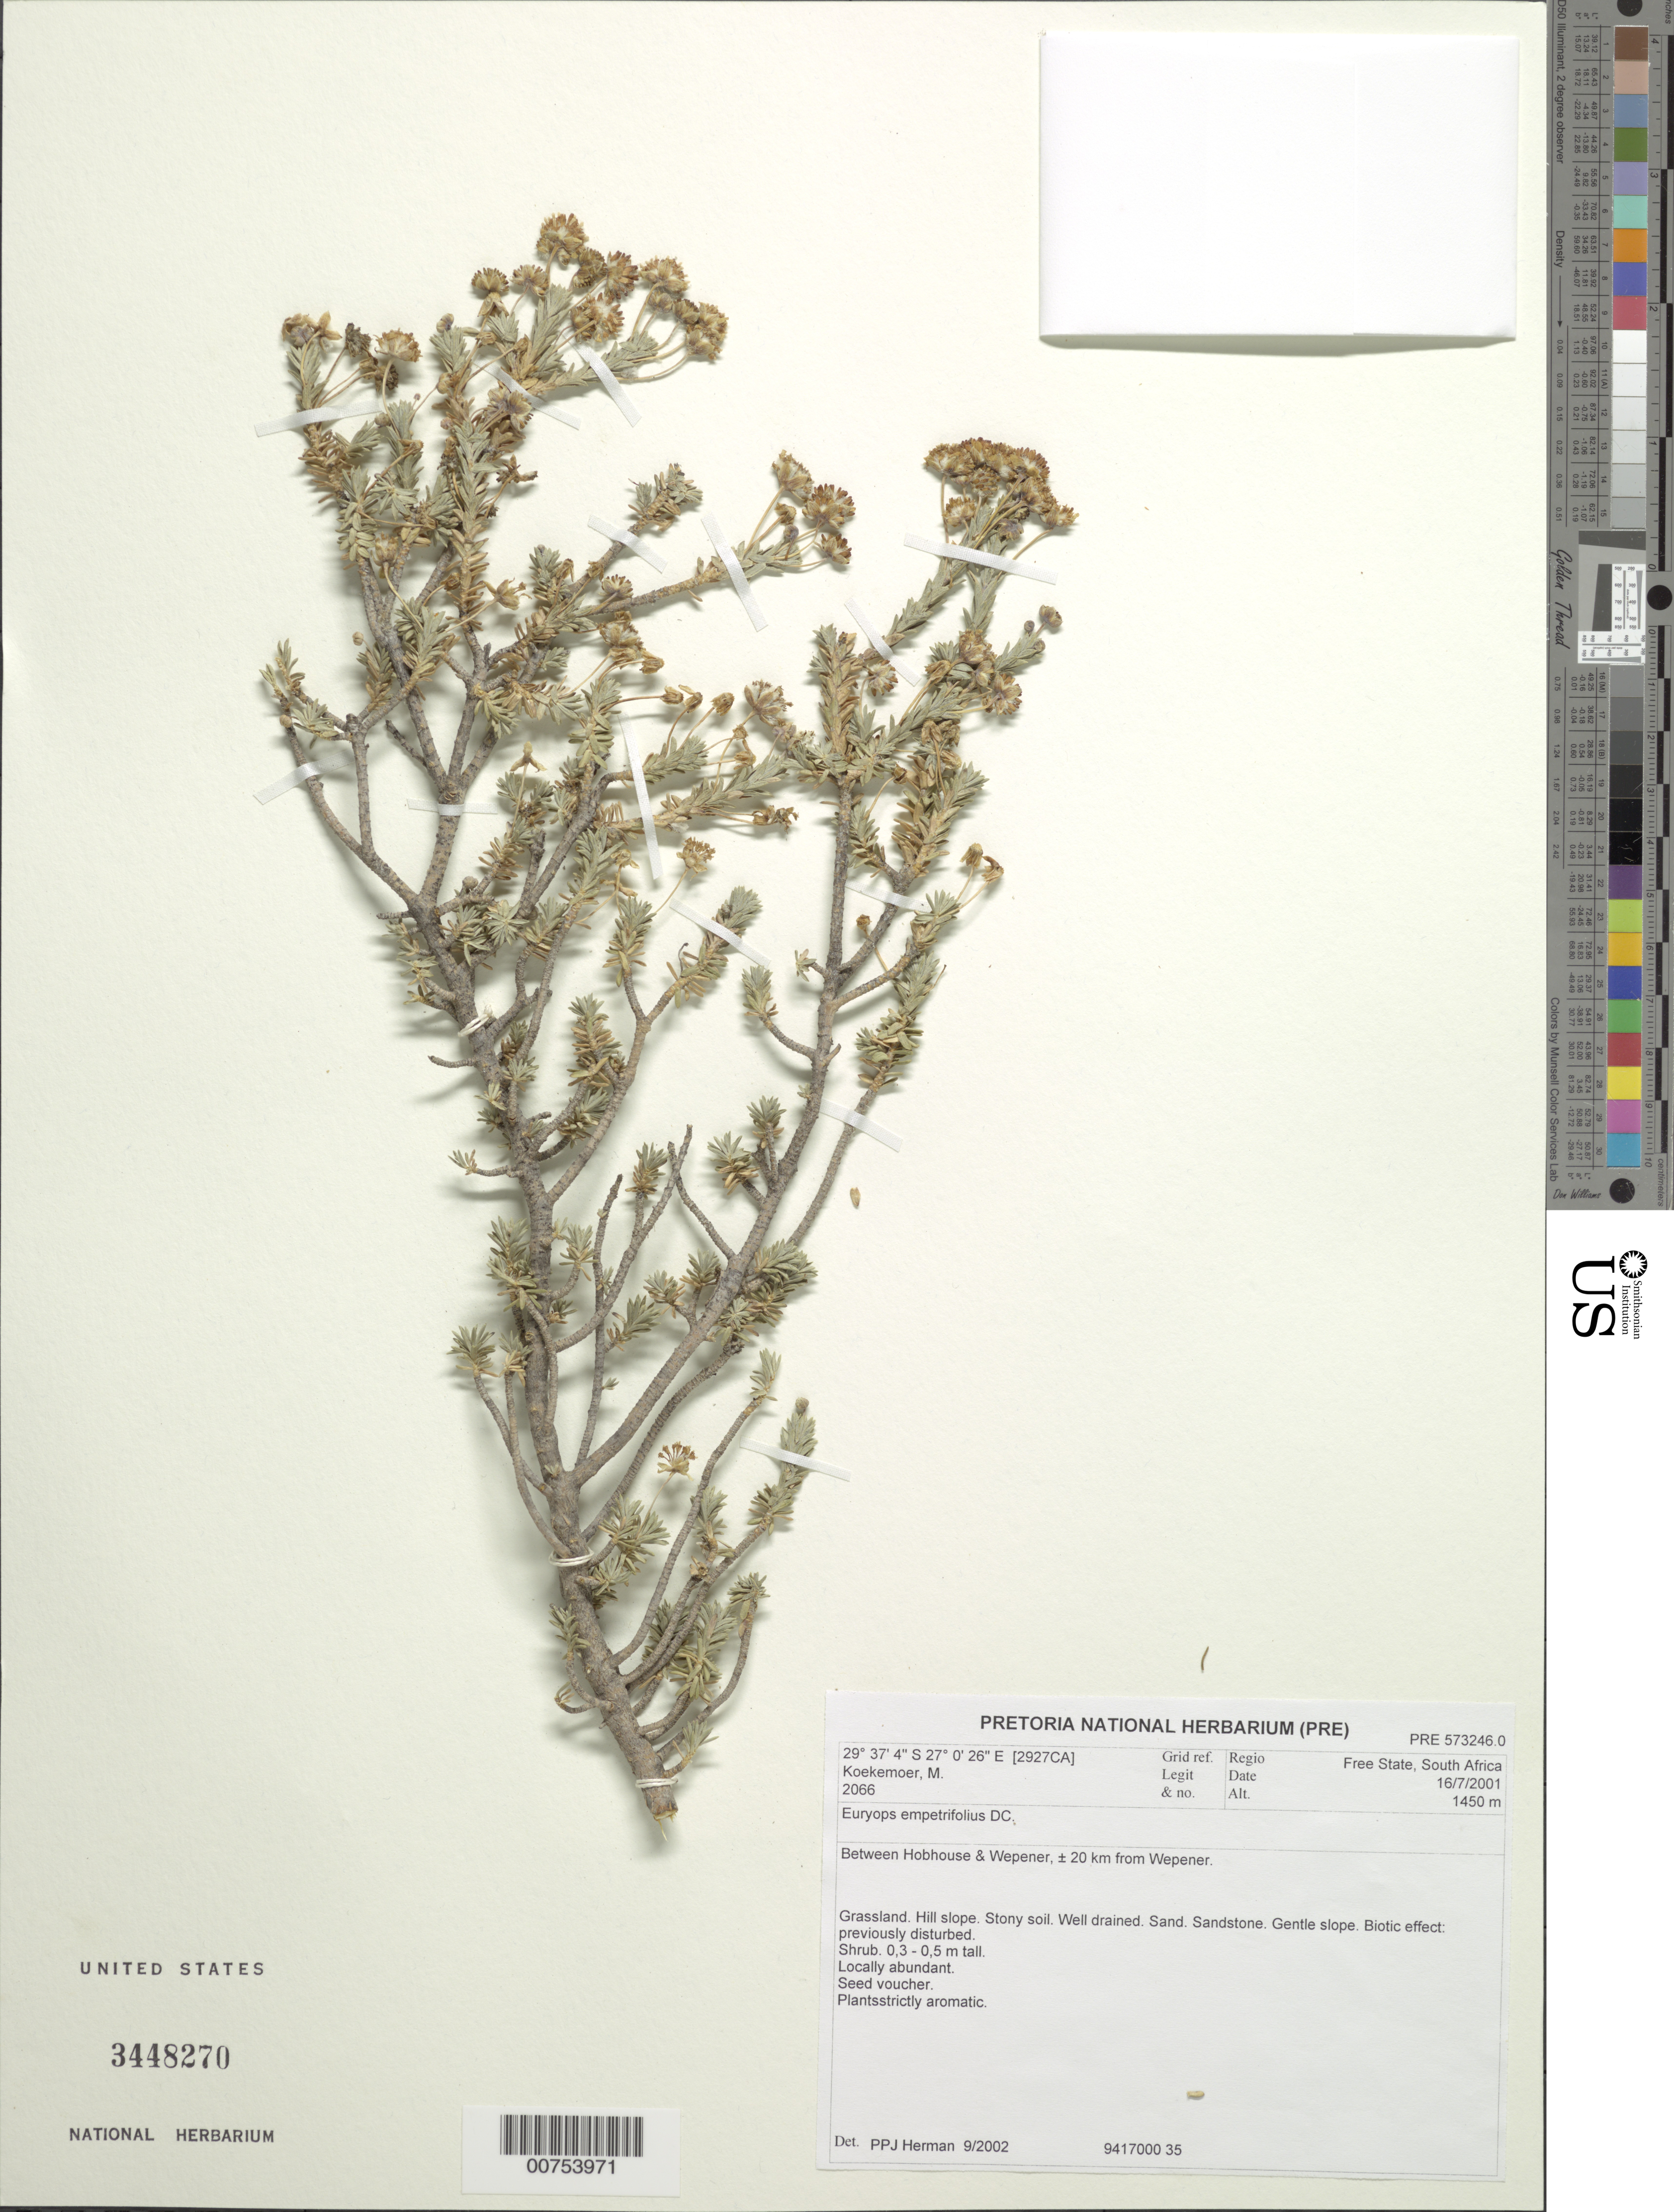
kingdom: Plantae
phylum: Tracheophyta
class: Magnoliopsida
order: Asterales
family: Asteraceae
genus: Euryops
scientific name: Euryops empetrifolius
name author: DC.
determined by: Herman, P. P. J.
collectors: M. Koekemoer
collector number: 2966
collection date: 2001-07-16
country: South Africa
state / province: Free State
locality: Free State; between Hobhouse & Wepener, +/- 20 km from Wepener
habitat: Grassland; hill slope, stony soil, well-drained, sand, sandstone, gentle slope, previously disturbed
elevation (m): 1450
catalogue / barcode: US 3448270